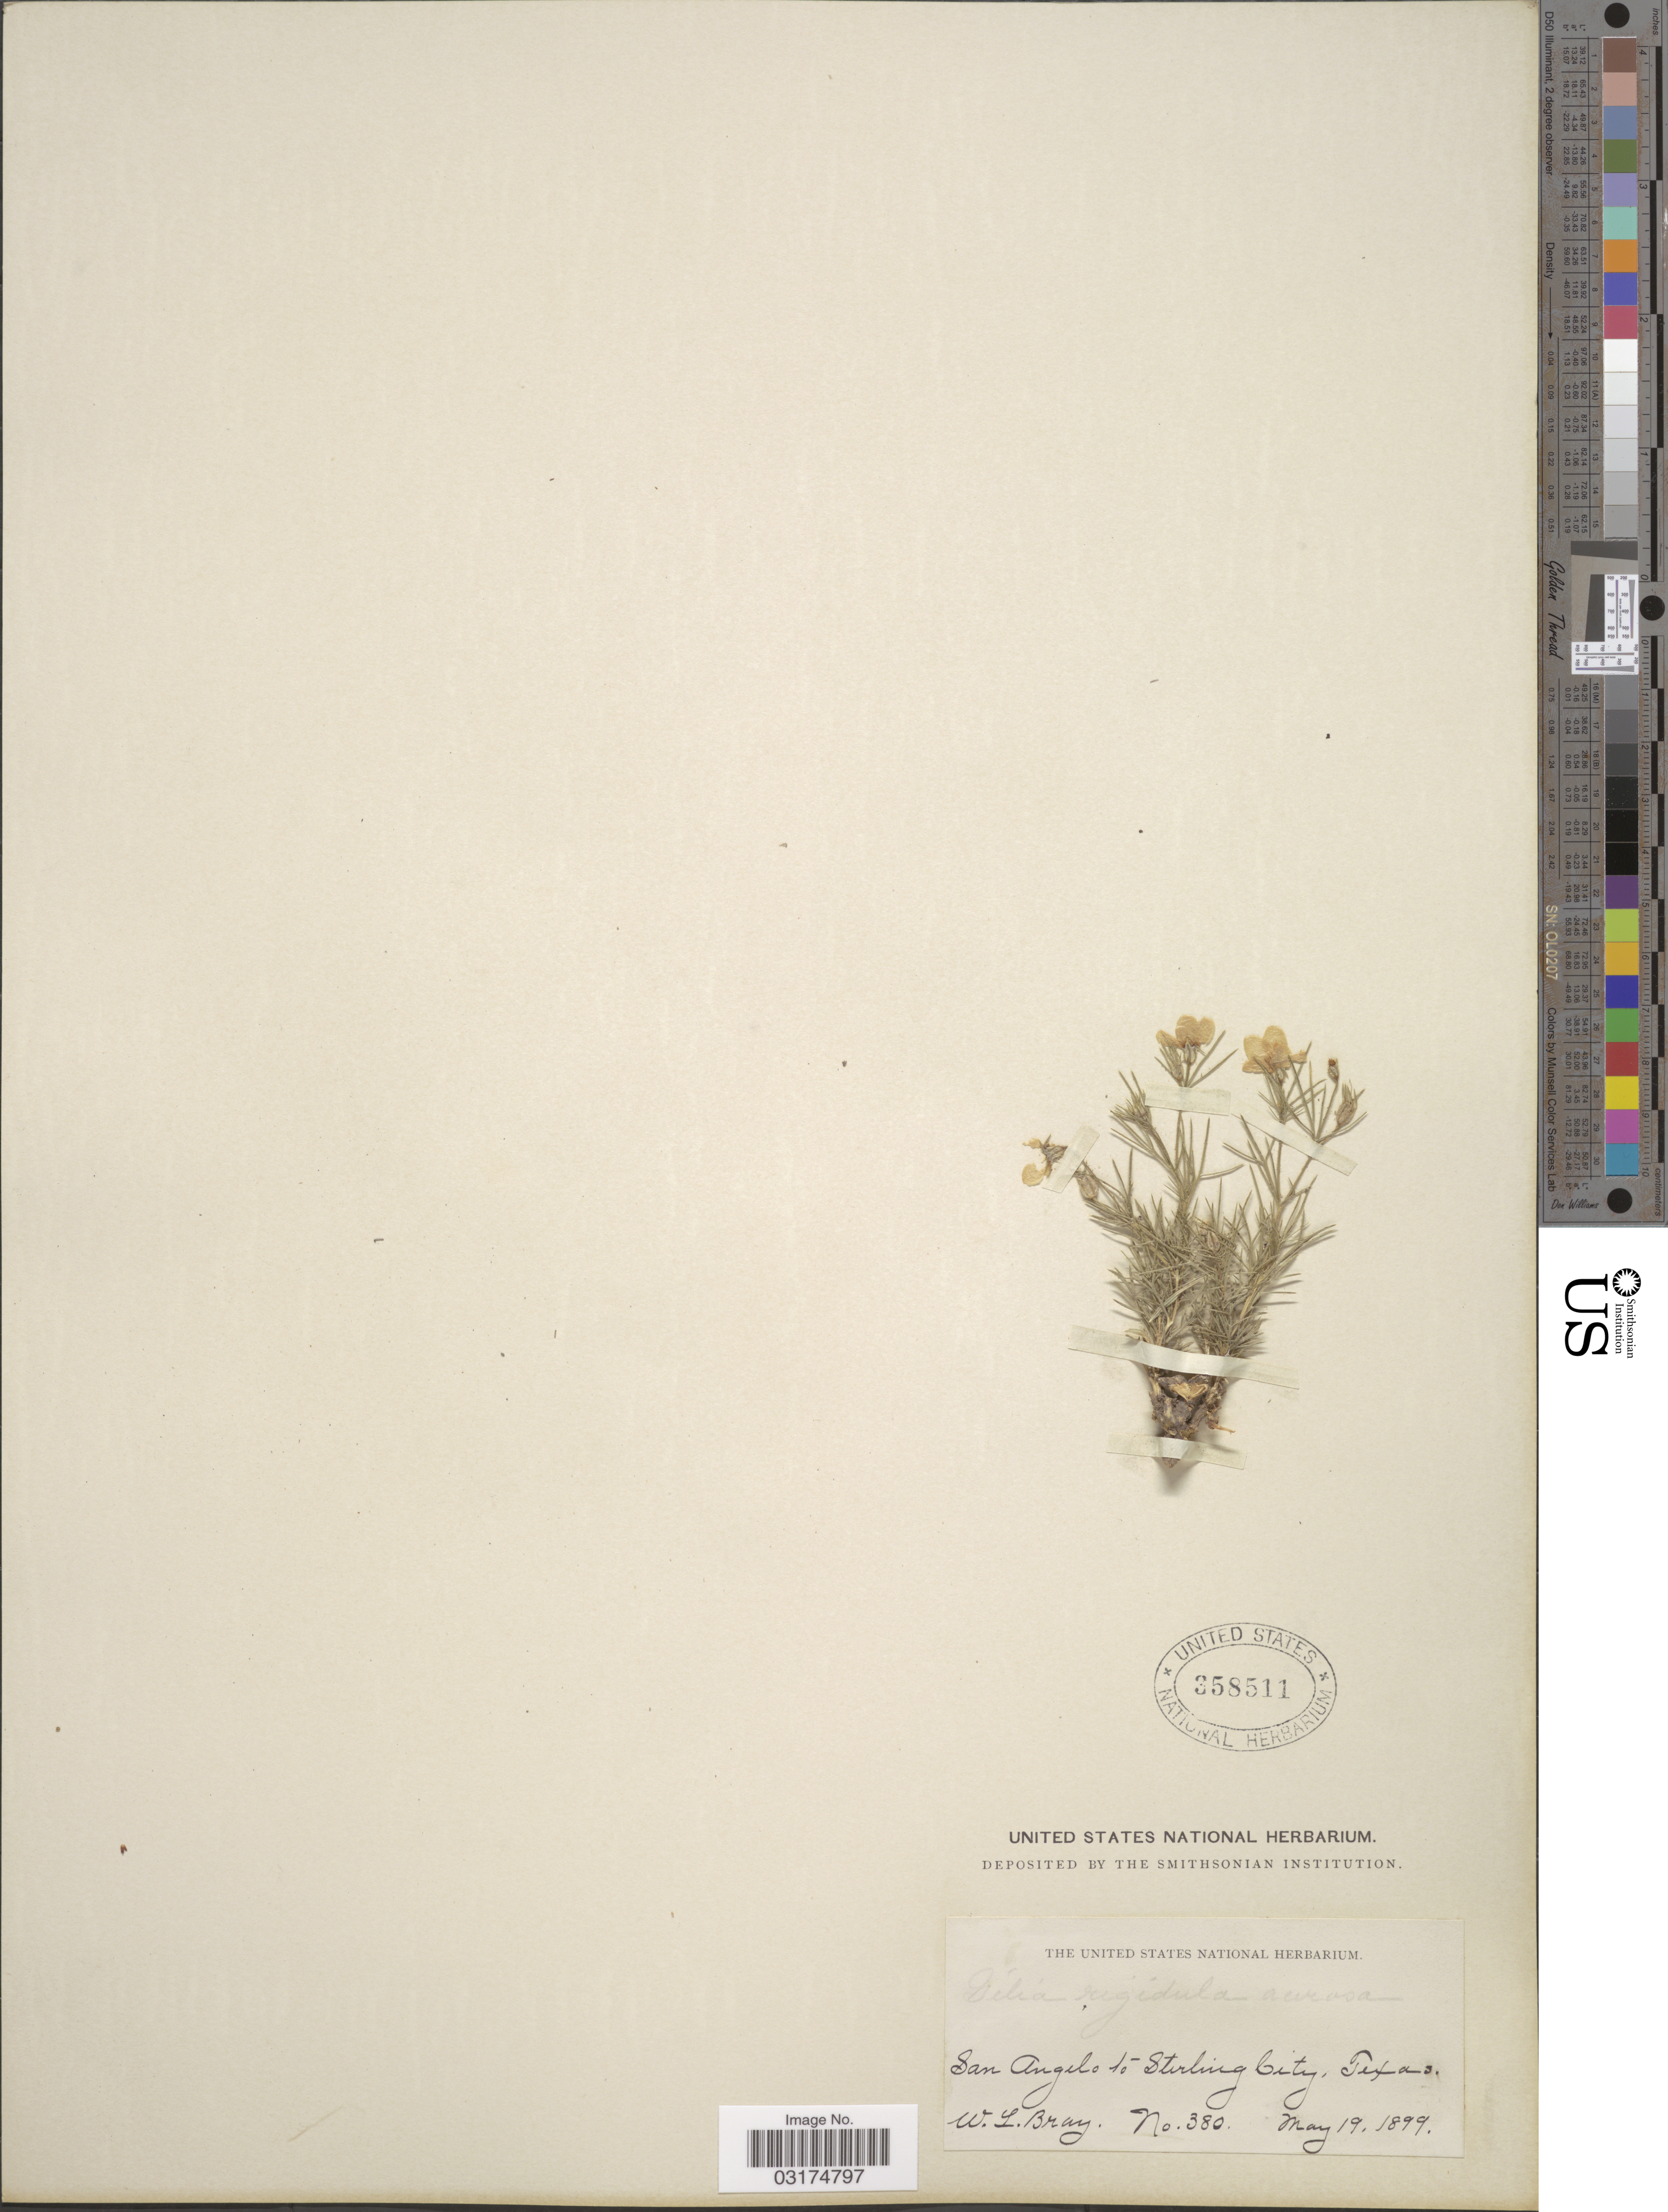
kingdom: Plantae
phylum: Tracheophyta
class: Magnoliopsida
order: Ericales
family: Polemoniaceae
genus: Giliastrum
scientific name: Giliastrum acerosum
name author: (A. Gray) Rydb.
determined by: Strong, Mark T., (BOT), Smithsonian Institution - National Museum of Natural History (UNITED STATES)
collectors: W. L. Bray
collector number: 380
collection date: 1899-05-19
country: United States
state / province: Texas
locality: San Angelo to Sterling City.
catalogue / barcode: US 358511